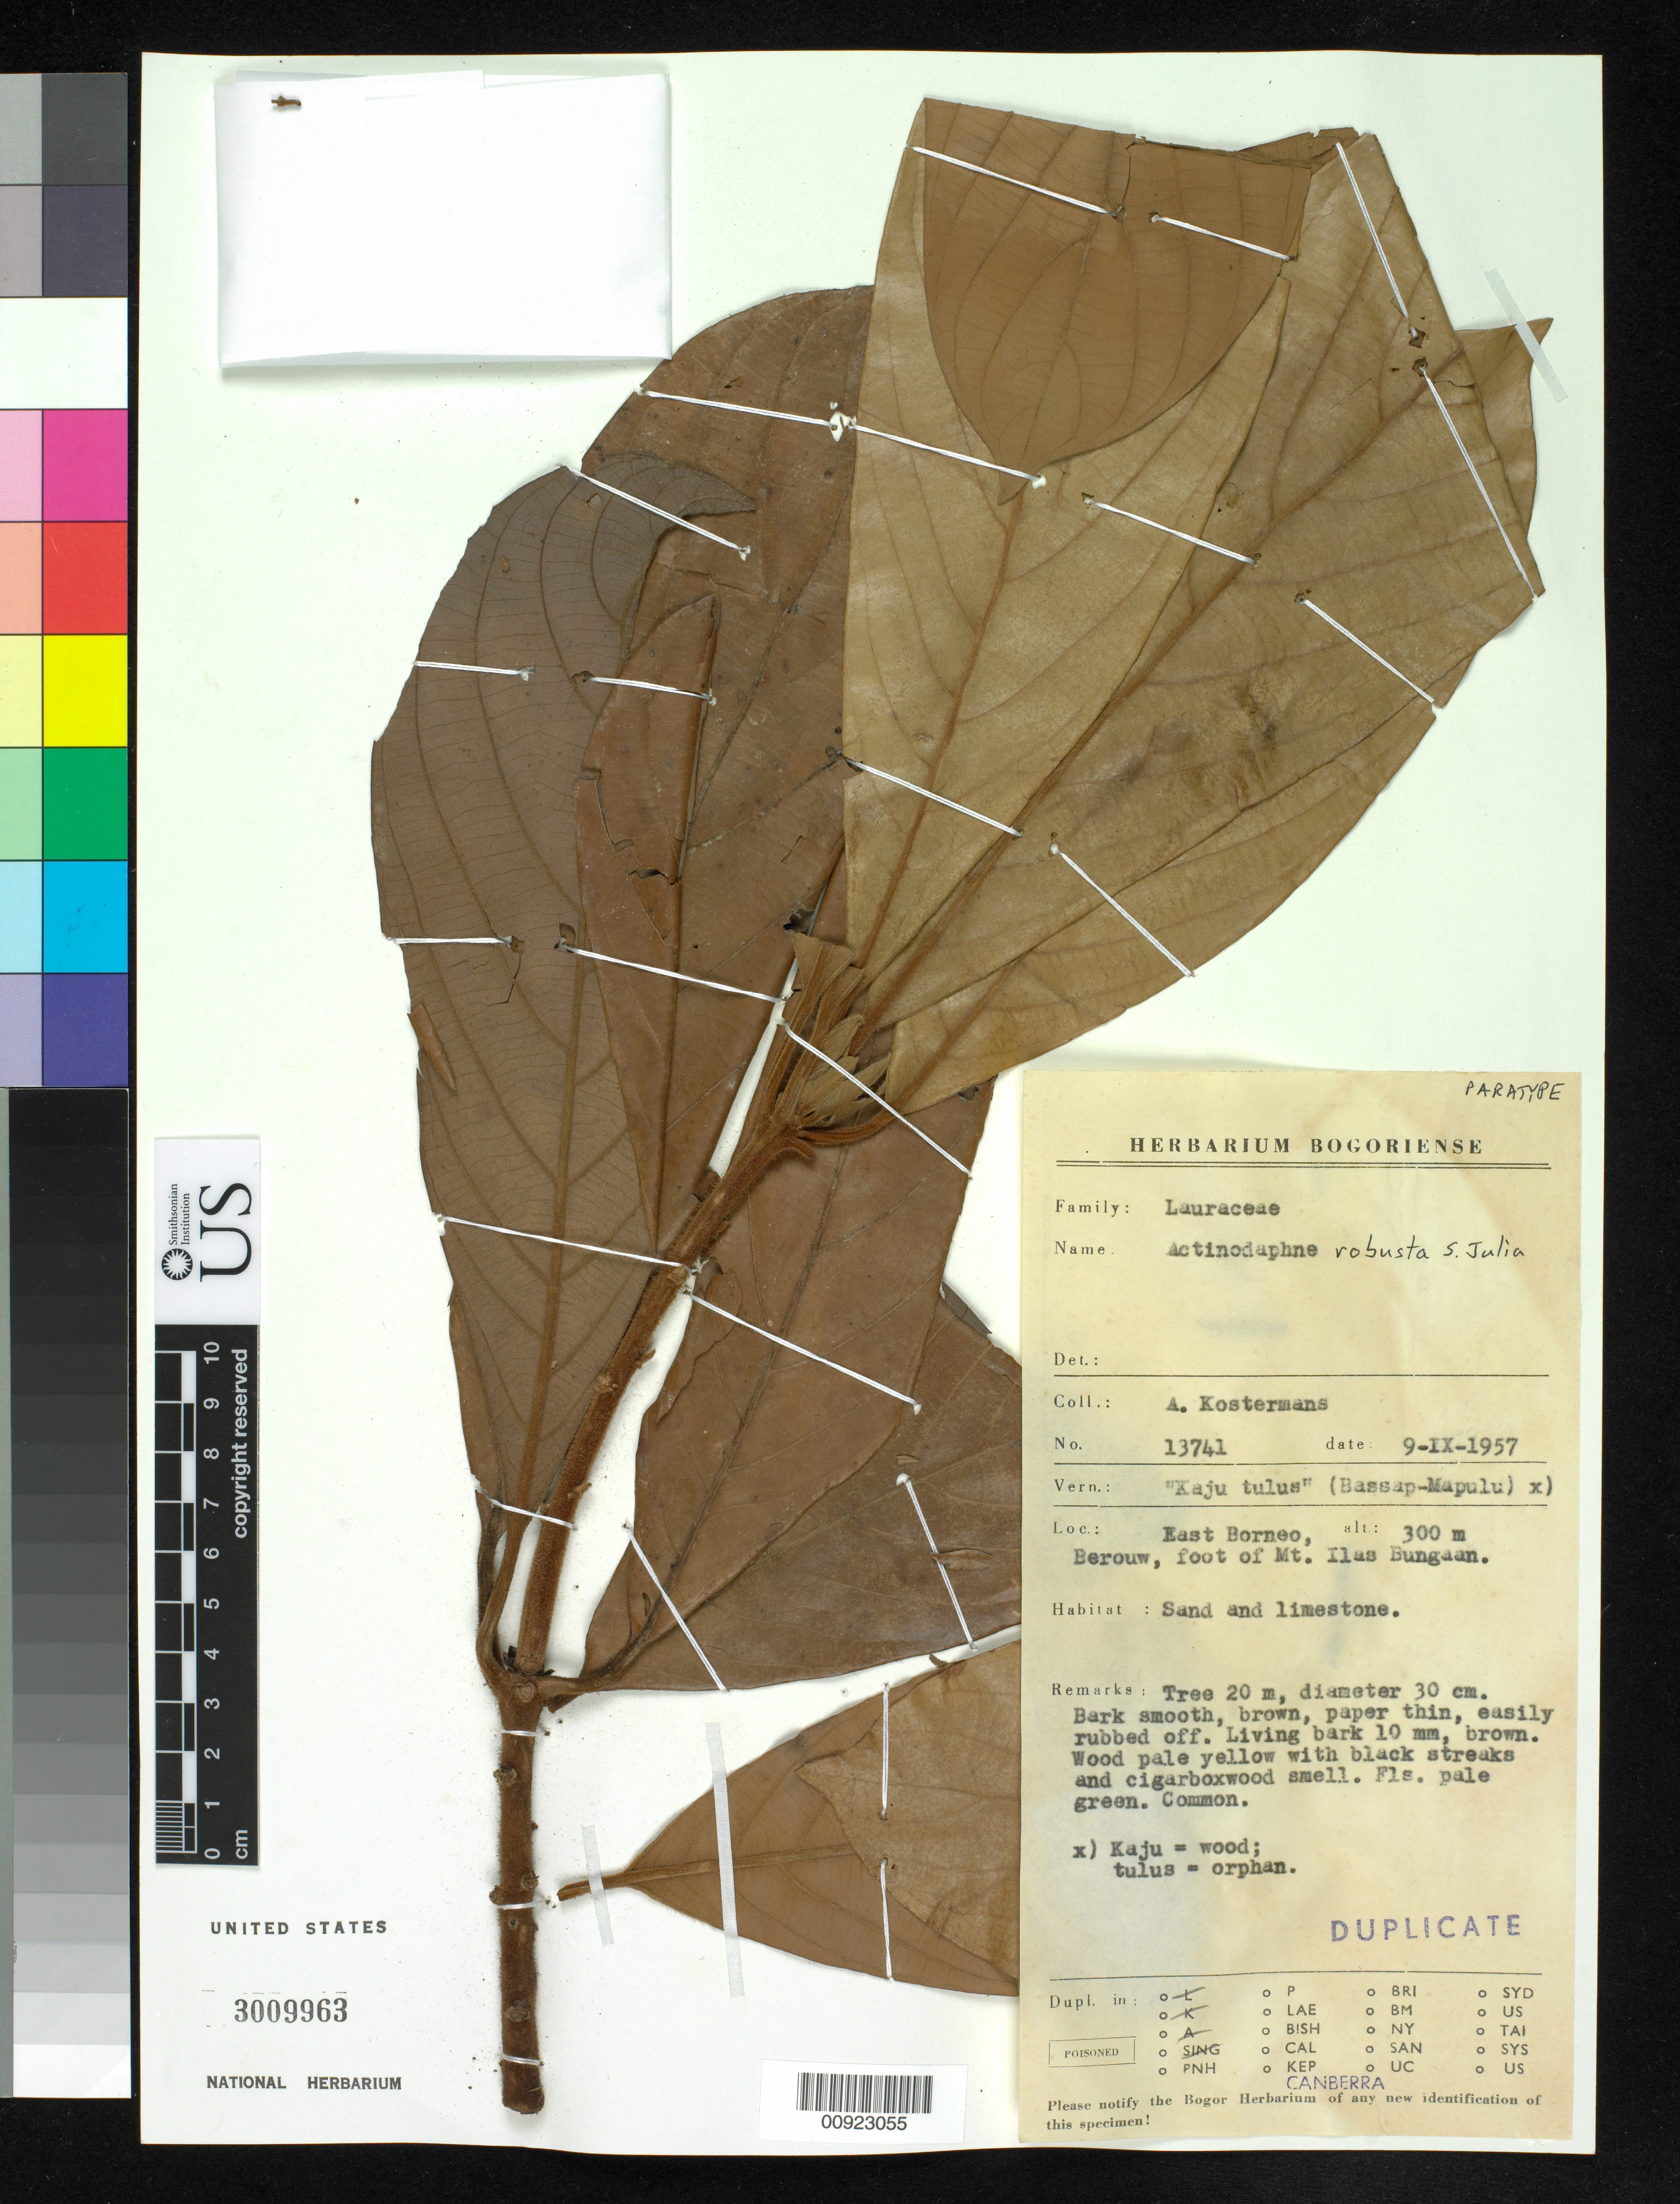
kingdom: Plantae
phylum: Tracheophyta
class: Magnoliopsida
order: Laurales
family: Lauraceae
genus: Actinodaphne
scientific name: Actinodaphne robusta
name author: S.Julia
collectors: A. J. G. Kostermans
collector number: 13741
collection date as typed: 09 Sep 1957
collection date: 1957-09-09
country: Malaysia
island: Borneo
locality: East Borneo; Berouw, foot of Mt. Ilas Bungaan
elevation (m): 300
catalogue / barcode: US 3009963